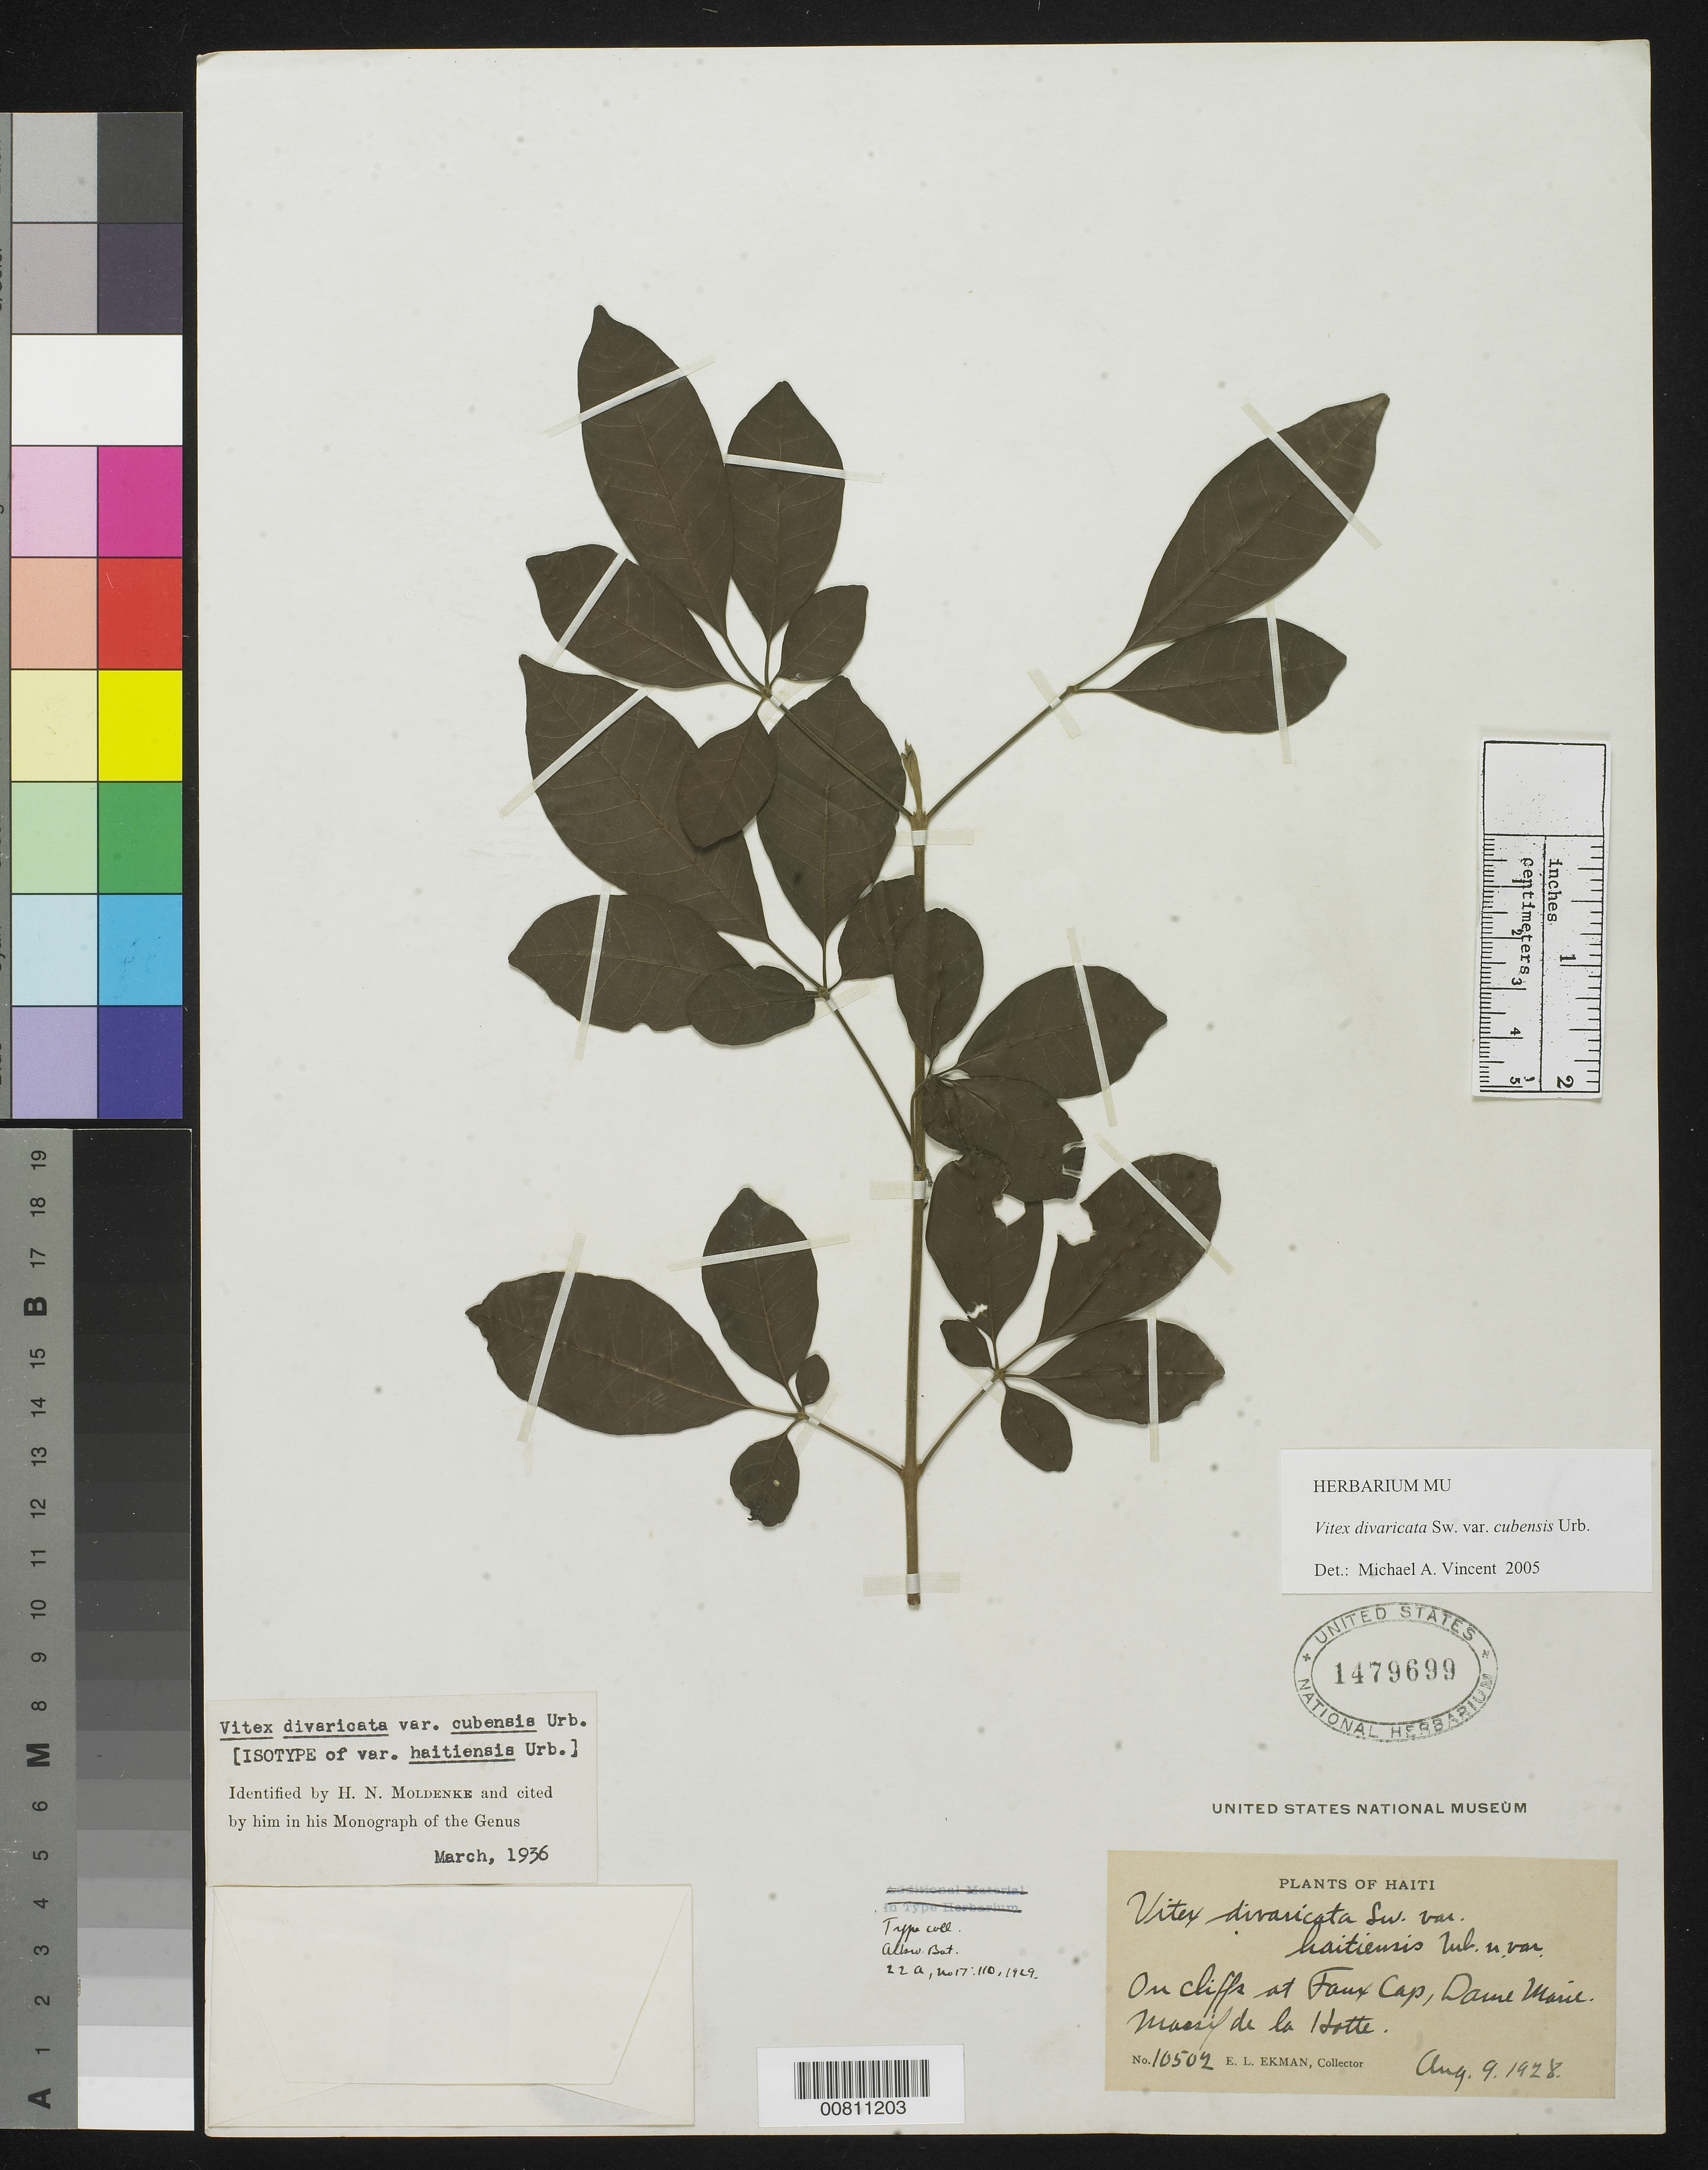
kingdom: Plantae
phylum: Tracheophyta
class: Magnoliopsida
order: Lamiales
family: Lamiaceae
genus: Vitex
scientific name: Vitex divaricata var. haitiensis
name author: Urb.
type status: Isotype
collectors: E. L. Ekman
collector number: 10502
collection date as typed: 09 Aug 1928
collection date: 1928-08-09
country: Haiti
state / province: Sud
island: Hispaniola Island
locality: On cliffs at Faux Cap, Dame Marie, Massif de la Hotte.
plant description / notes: Collection number should correctly be "H 10502".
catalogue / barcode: US 1479699